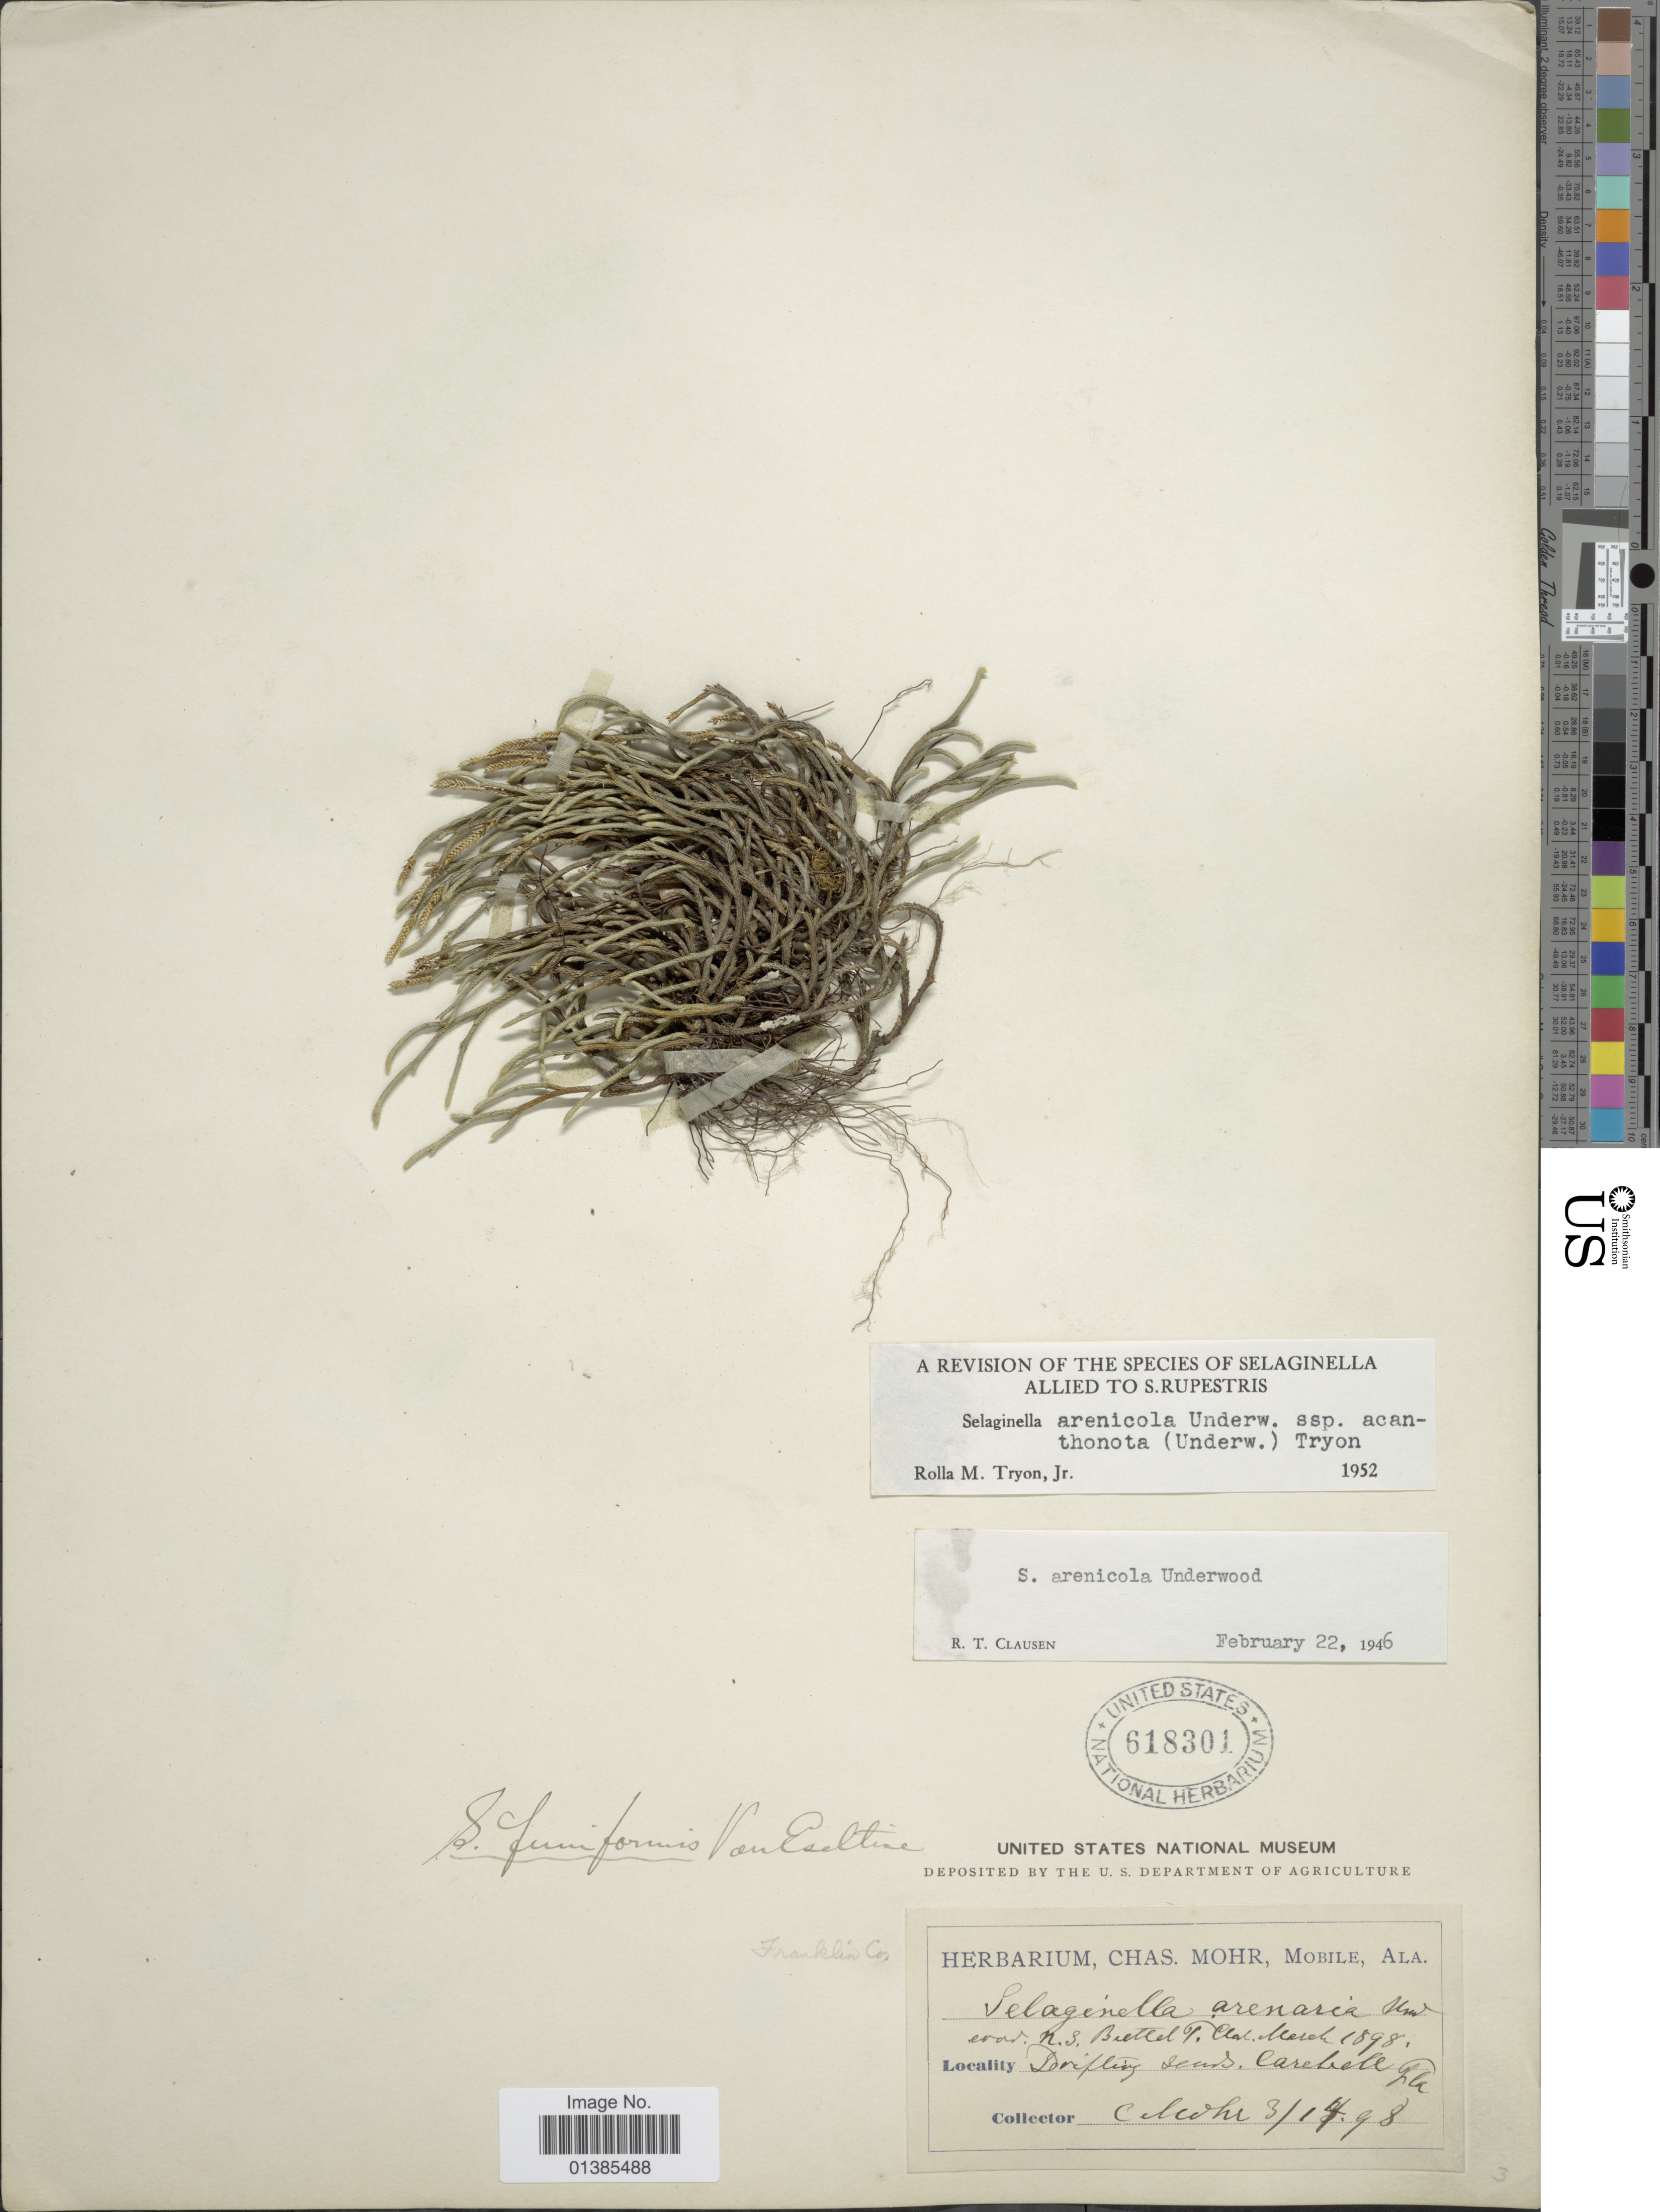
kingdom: Plantae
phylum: Tracheophyta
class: Lycopodiopsida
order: Selaginellales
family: Selaginellaceae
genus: Selaginella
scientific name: Selaginella arenicola subsp. acanthonota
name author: (Underw.) R.M. Tryon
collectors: C. T. Mohr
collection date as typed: Transcribed d/m/y: 14/3/98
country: United States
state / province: Florida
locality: Drifting dunes, Carebele.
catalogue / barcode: US 618301